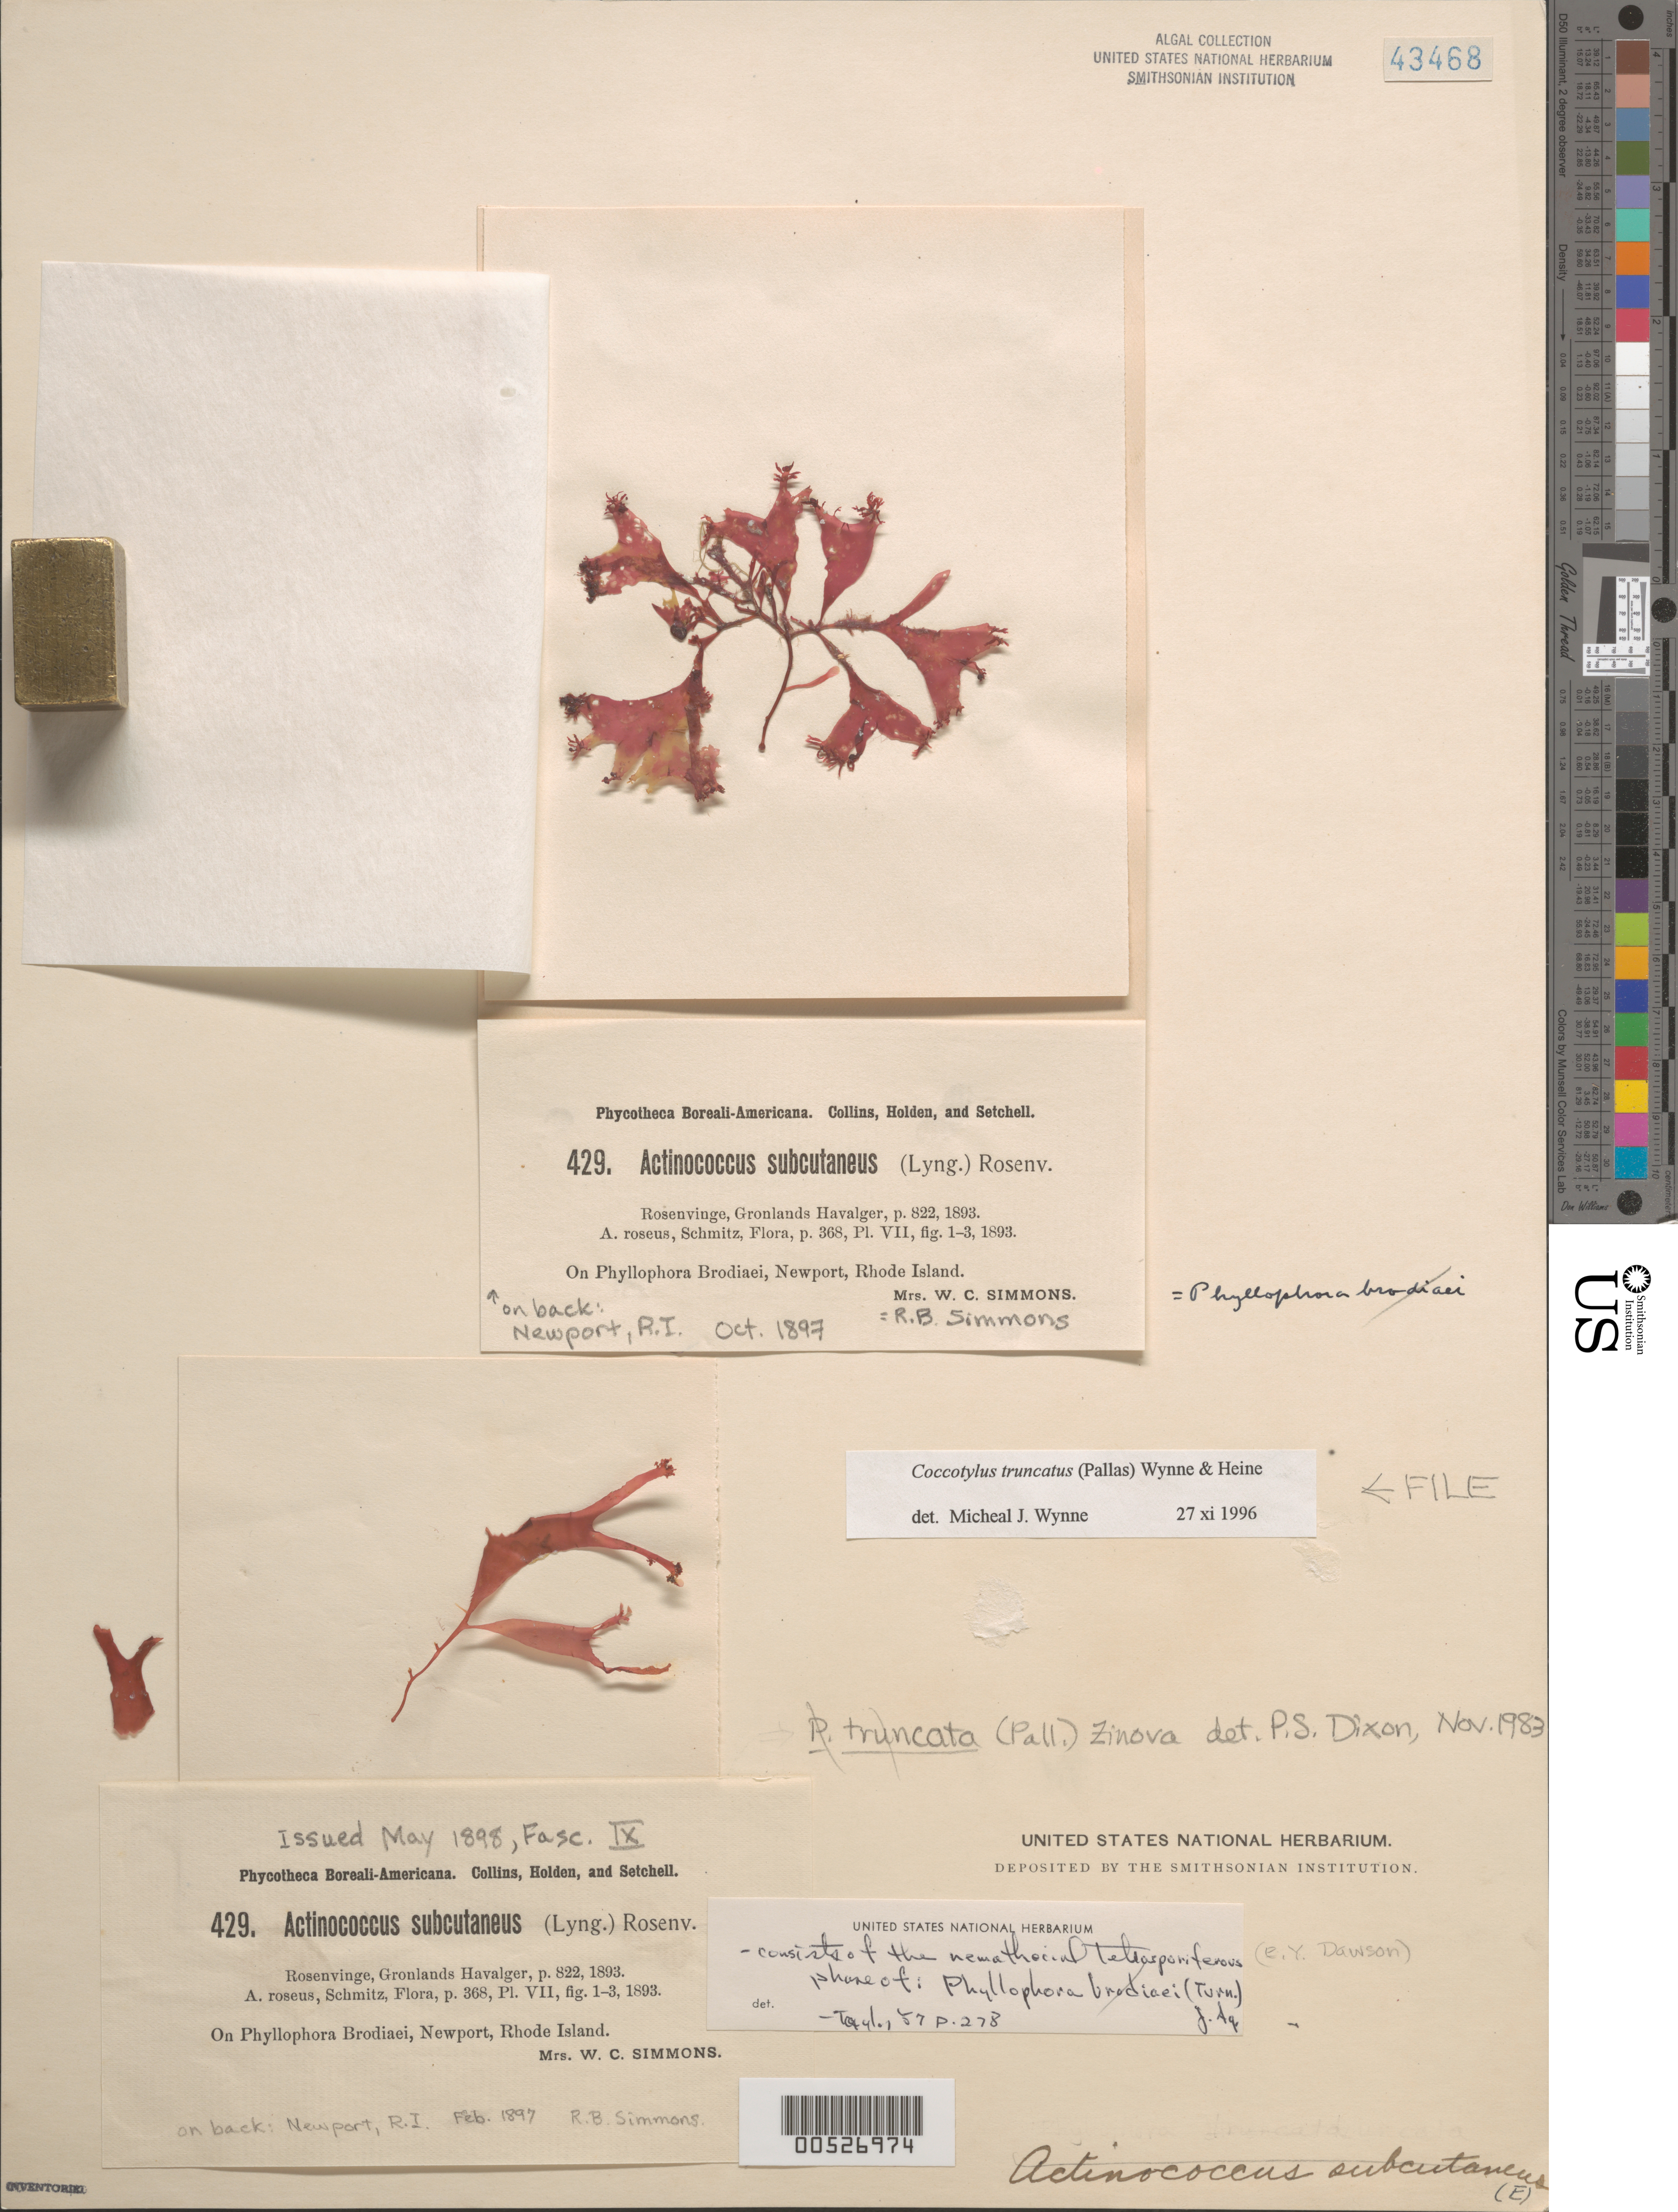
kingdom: Plantae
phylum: Rhodophyta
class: Florideophyceae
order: Gigartinales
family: Phyllophoraceae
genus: Coccotylus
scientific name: Coccotylus truncatus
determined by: Wynne, M. J.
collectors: R. B. Simmons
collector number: PB-A 429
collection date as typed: Feb 1897 AND -- Oct 1897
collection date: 1897-02,1897-10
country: United States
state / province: Rhode Island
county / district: Newport County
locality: Newport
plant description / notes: Collins, Holden & Setchell, Phycotheca Boreali-Americana, Fasc. IX, 1898, as Actinococcus subcutaneus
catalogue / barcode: US 43468